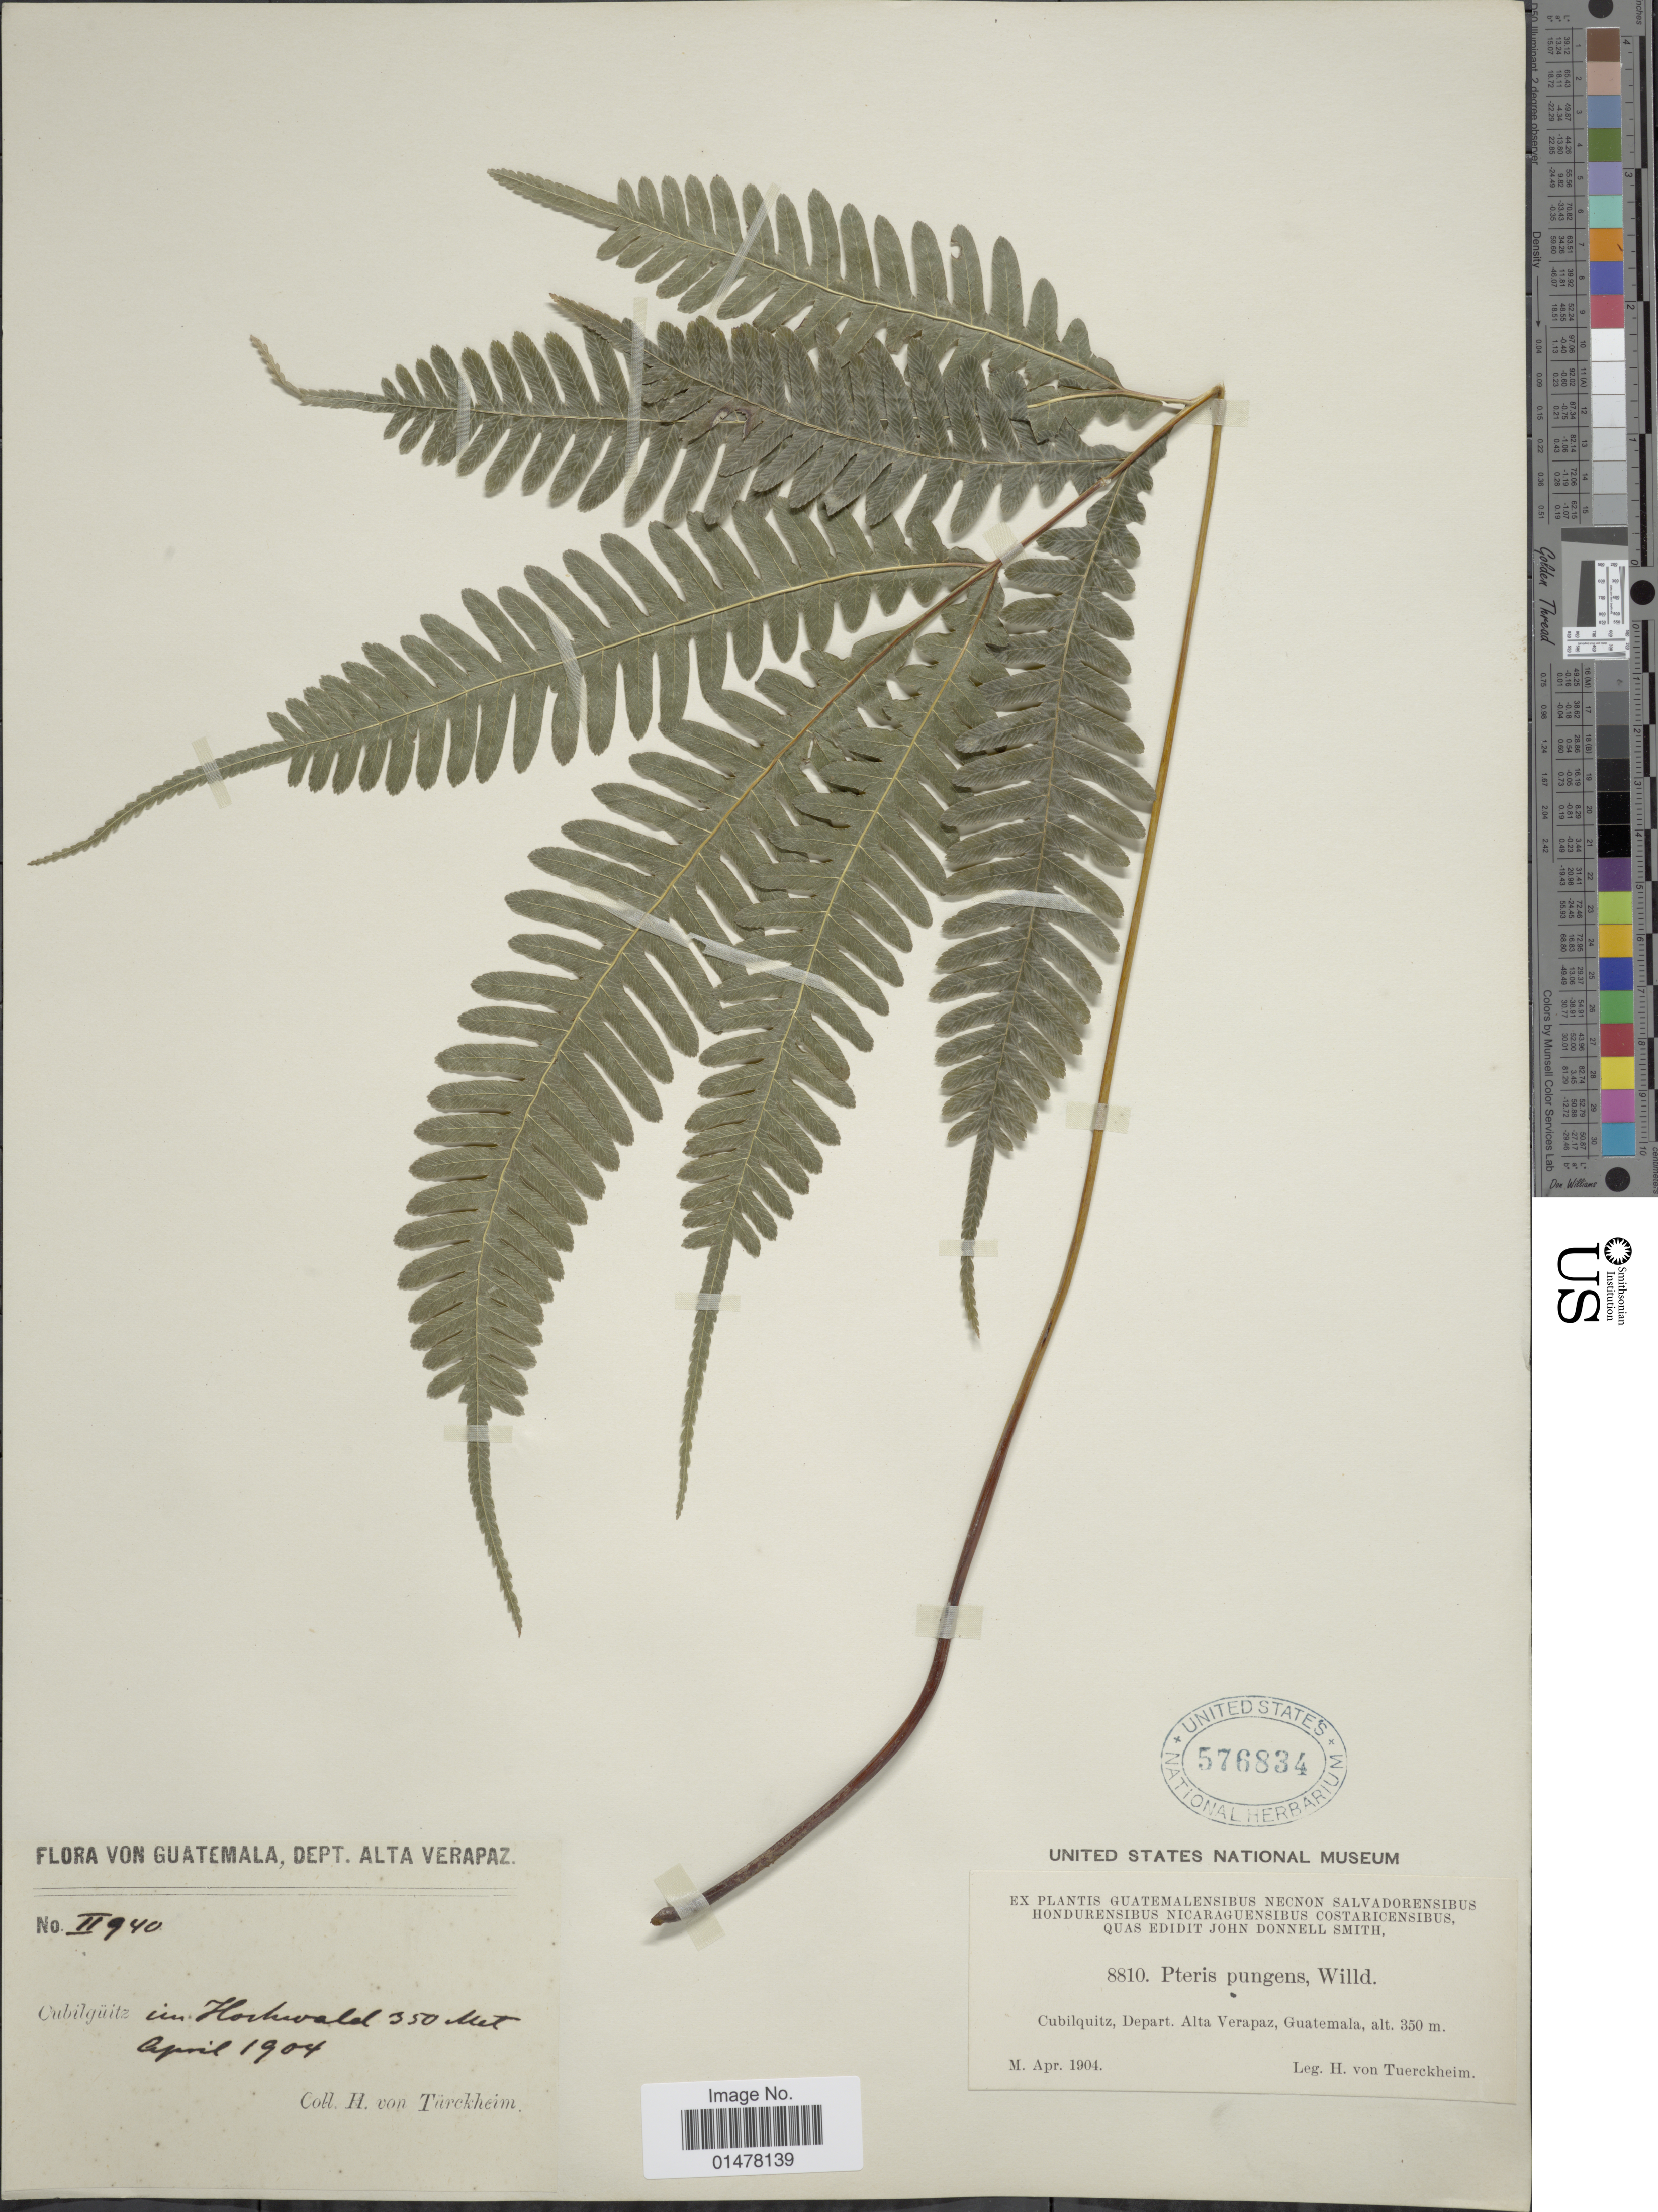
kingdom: Plantae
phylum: Tracheophyta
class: Polypodiopsida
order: Polypodiales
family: Pteridaceae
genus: Pteris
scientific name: Pteris pungens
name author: Willd.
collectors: H. von Tuerckheim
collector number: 8810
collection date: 1904-04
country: Guatemala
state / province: Alta Verapaz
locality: Cubilquitz, Depart. Alta Verapaz, Guatemala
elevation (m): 350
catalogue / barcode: US 576834